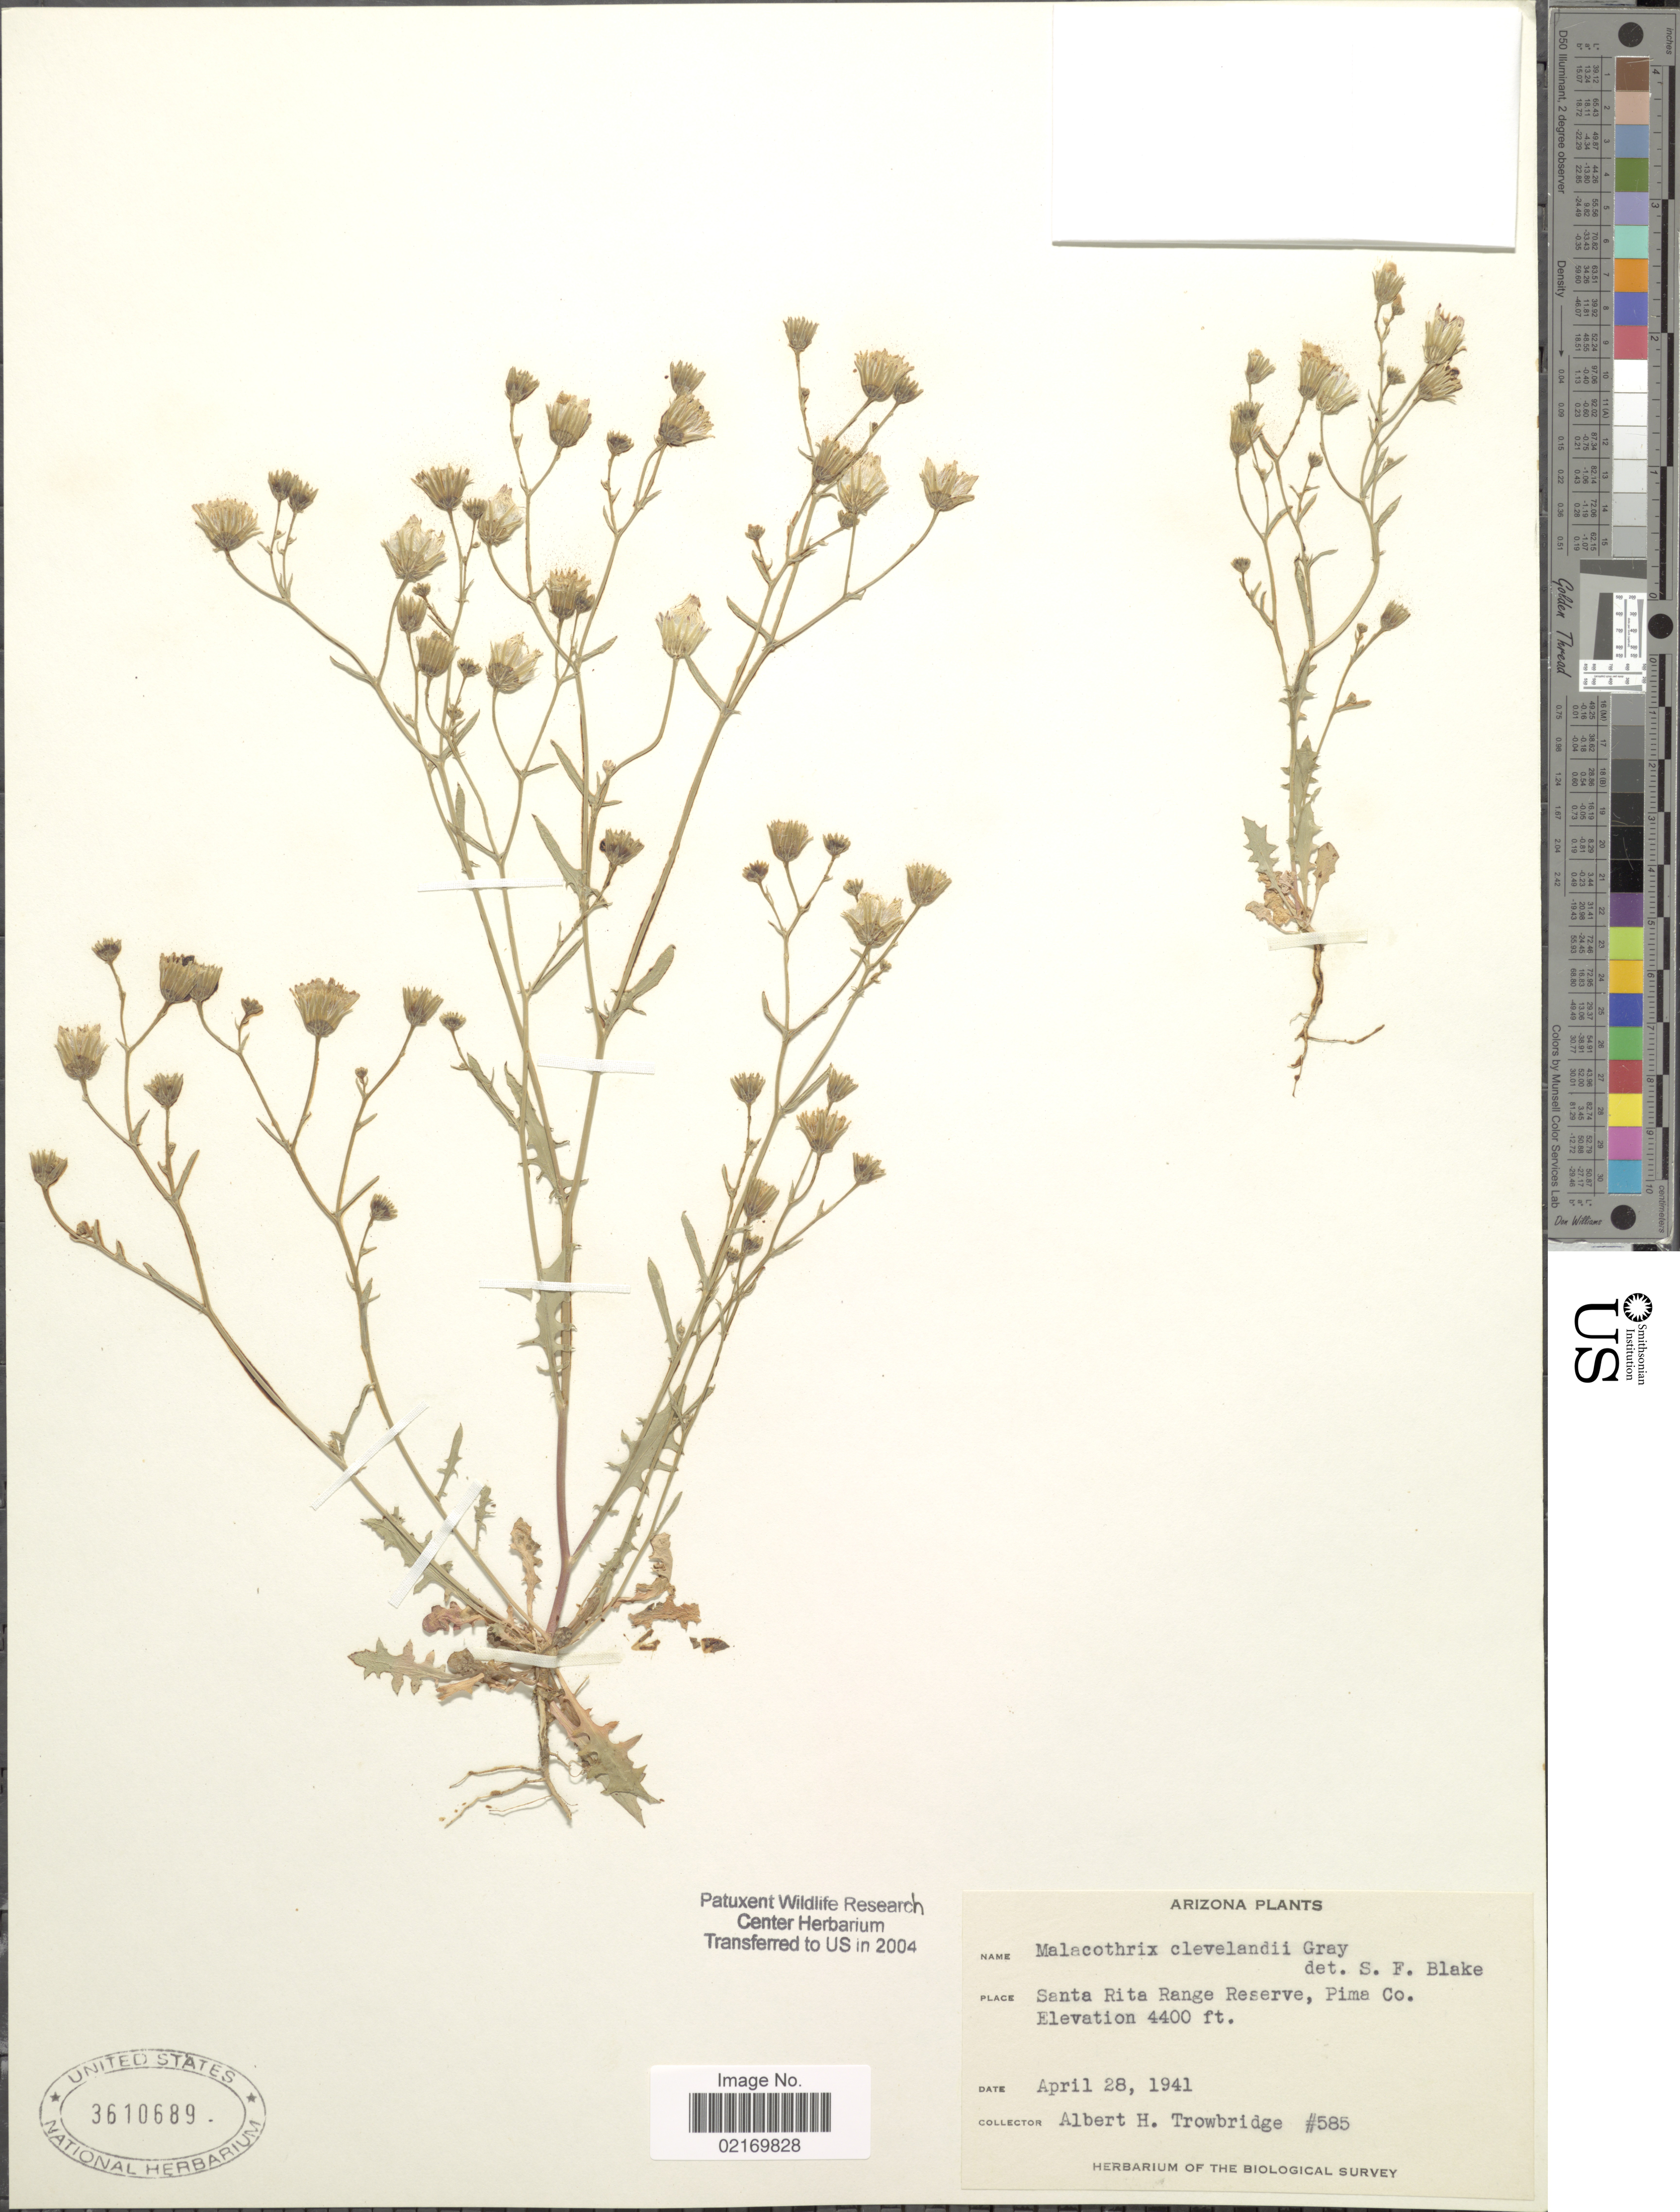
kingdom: Plantae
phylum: Tracheophyta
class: Magnoliopsida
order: Asterales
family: Asteraceae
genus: Malacothrix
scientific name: Malacothrix clevelandii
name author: A. Gray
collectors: A. H. Trowbridge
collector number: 585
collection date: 1941-04-28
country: United States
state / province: Arizona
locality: Santa Rita Range Reserve, Pima Co.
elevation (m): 1341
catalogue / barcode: US 3610689